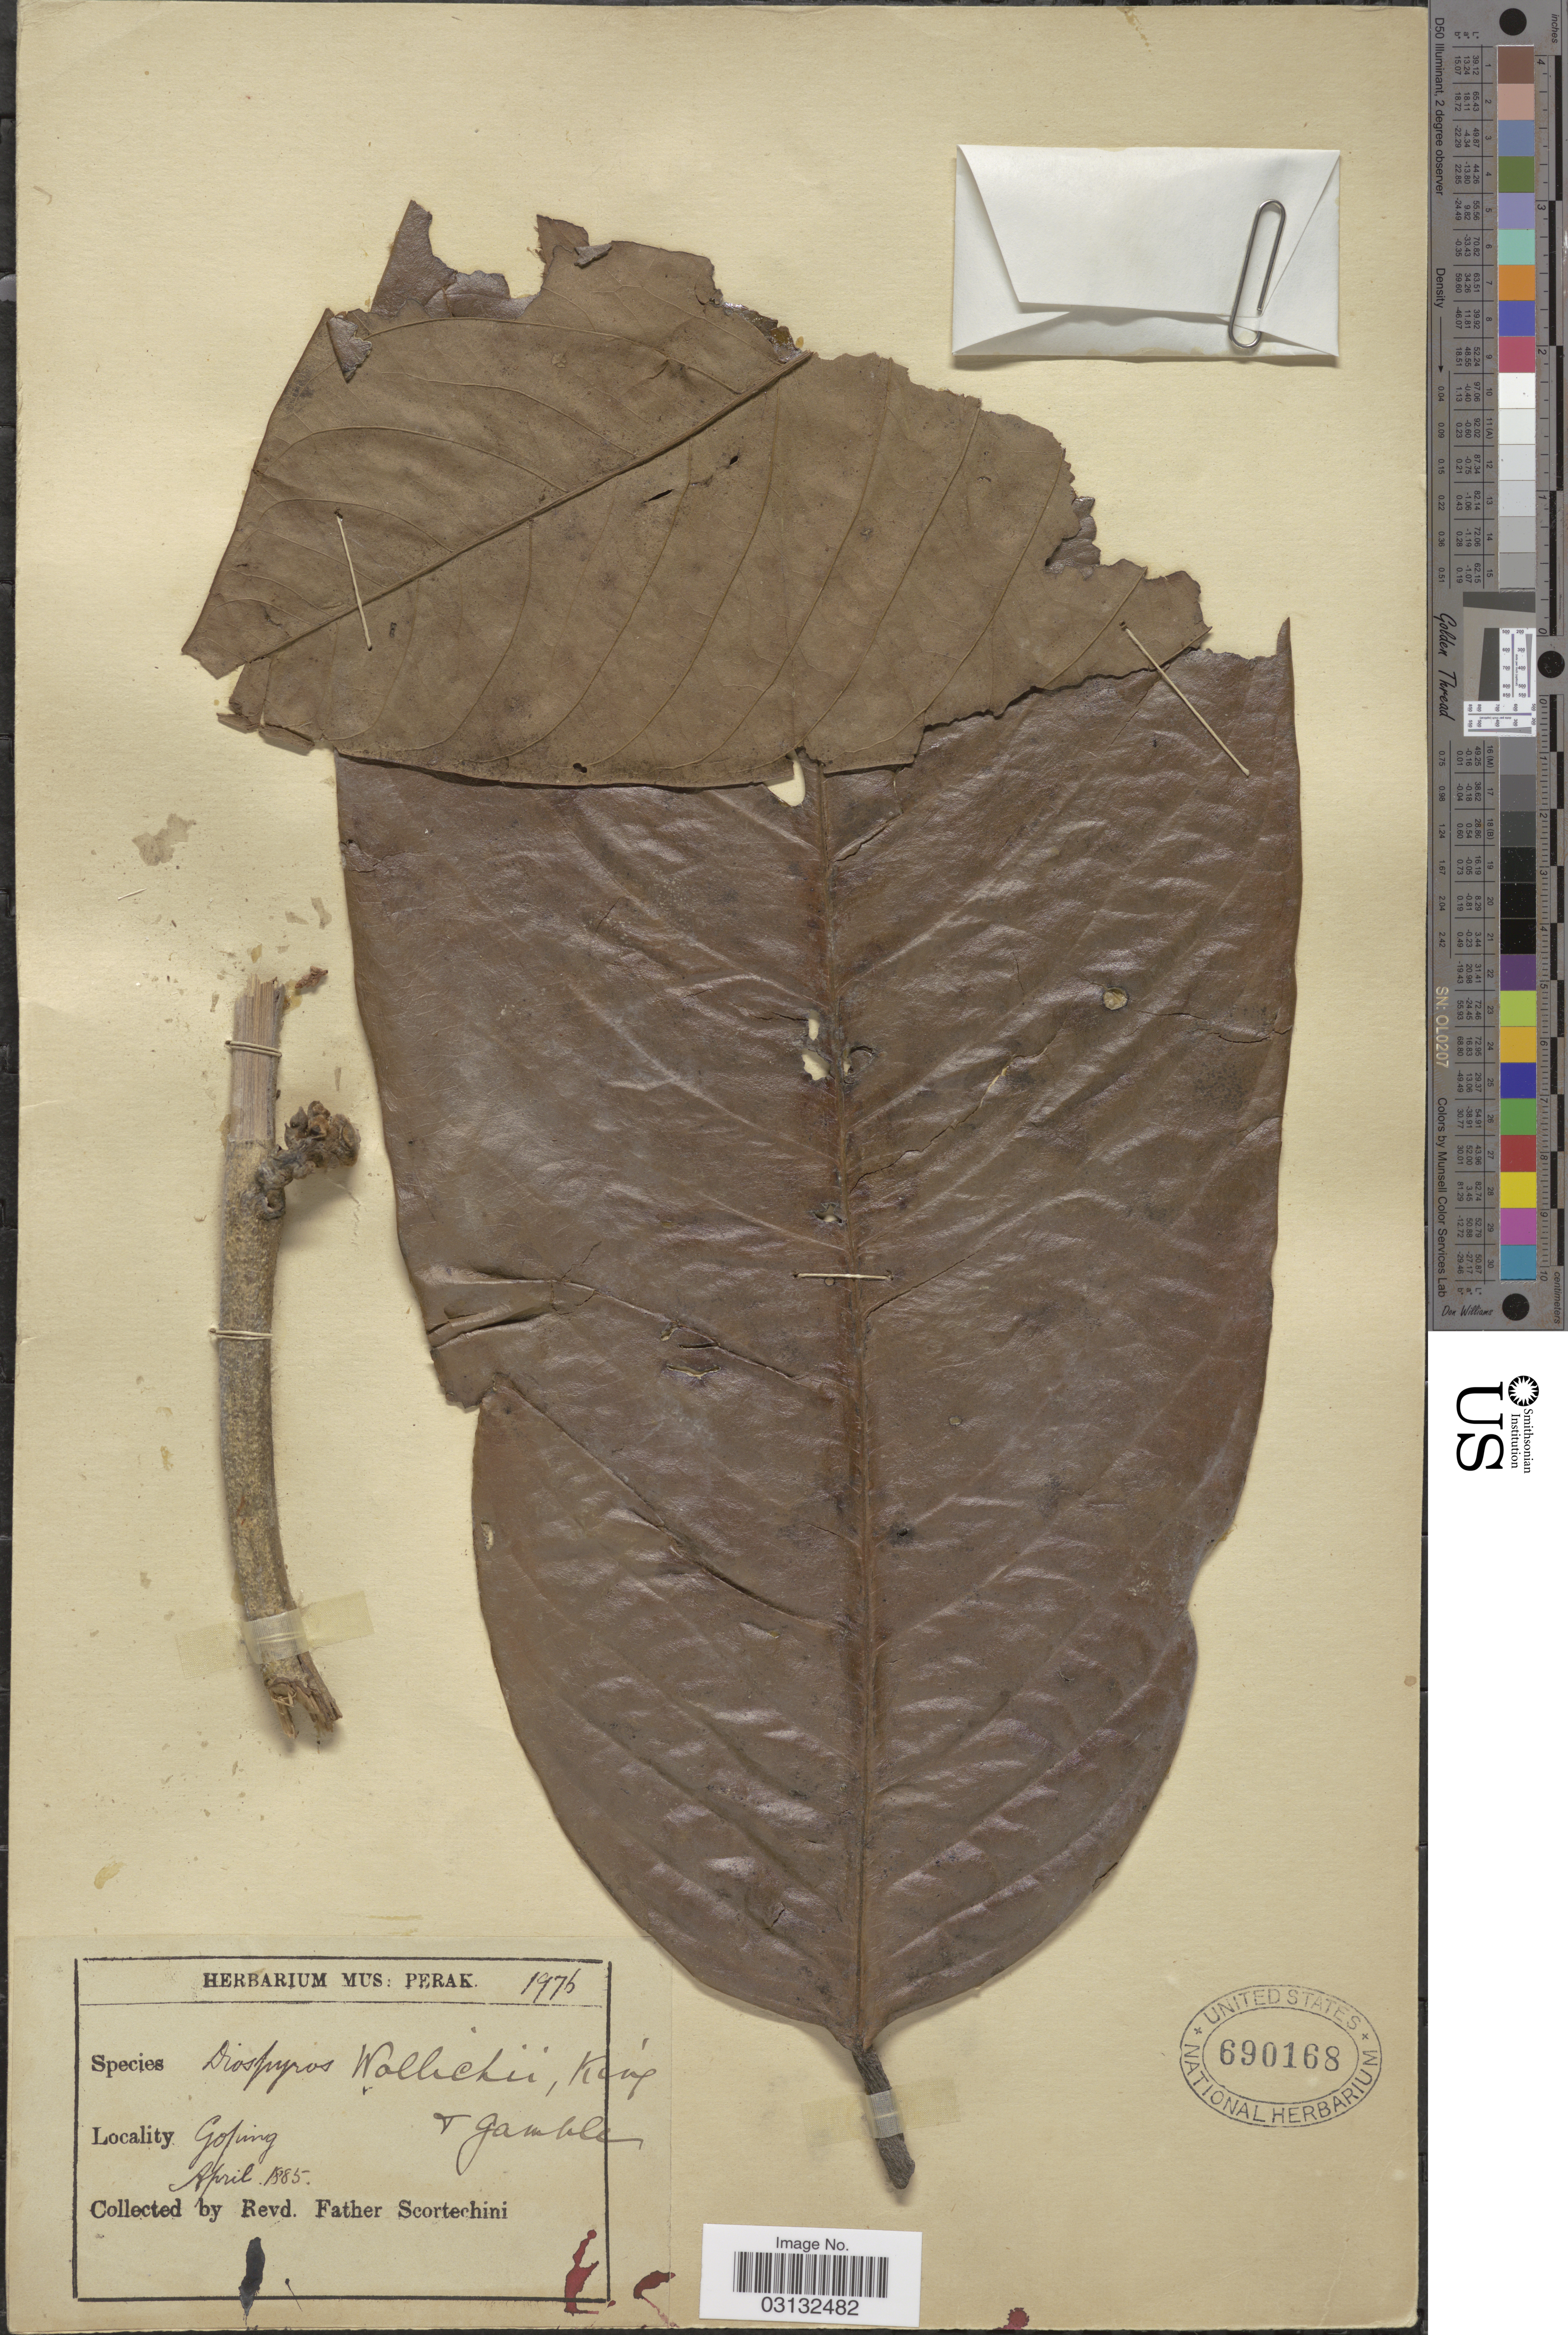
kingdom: Plantae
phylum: Tracheophyta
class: Magnoliopsida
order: Ericales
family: Ebenaceae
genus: Diospyros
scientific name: Diospyros wallichii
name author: King & Gamble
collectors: Fr. Scortechini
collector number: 197b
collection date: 1885-04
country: Malaysia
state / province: Perak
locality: Goping.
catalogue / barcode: US 690168